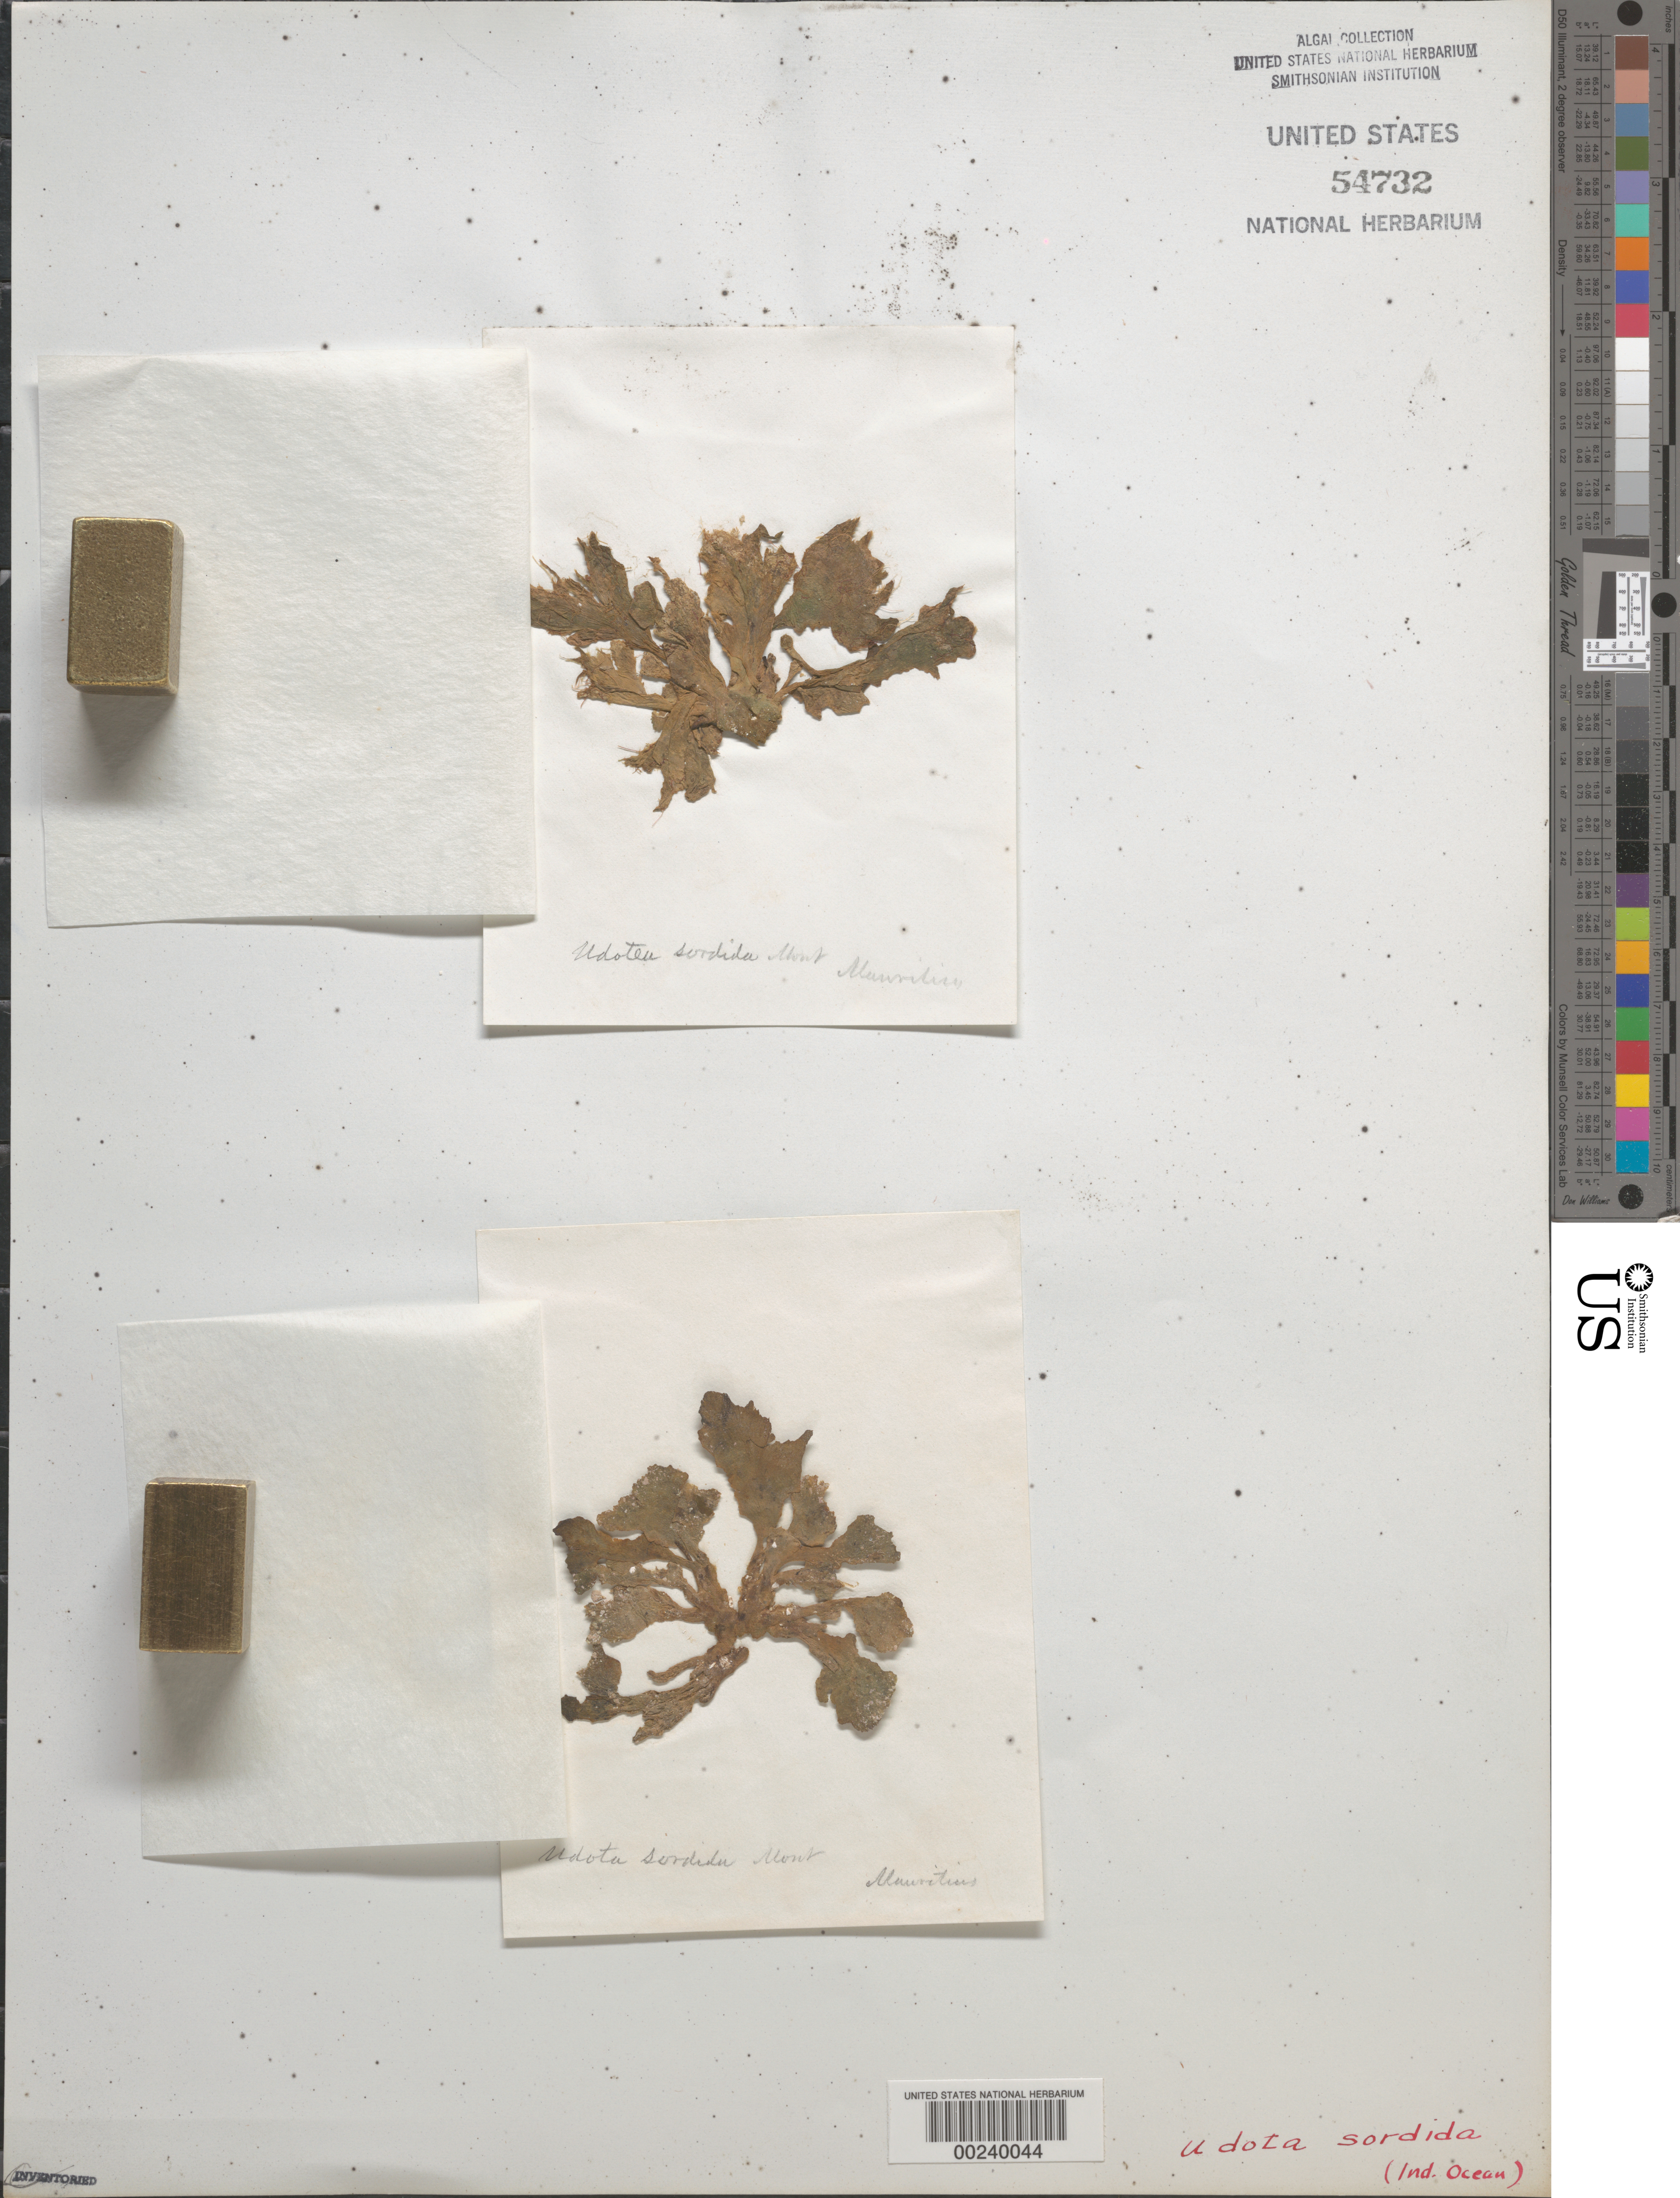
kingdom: Plantae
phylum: Chlorophyta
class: Ulvophyceae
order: Bryopsidales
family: Dichotomosiphonaceae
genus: Avrainvillea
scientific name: Avrainvillea erecta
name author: (M.J. Berkeley) A. Gepp & E. Gepp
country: Mauritius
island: Mauritius Island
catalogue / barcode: US 54732